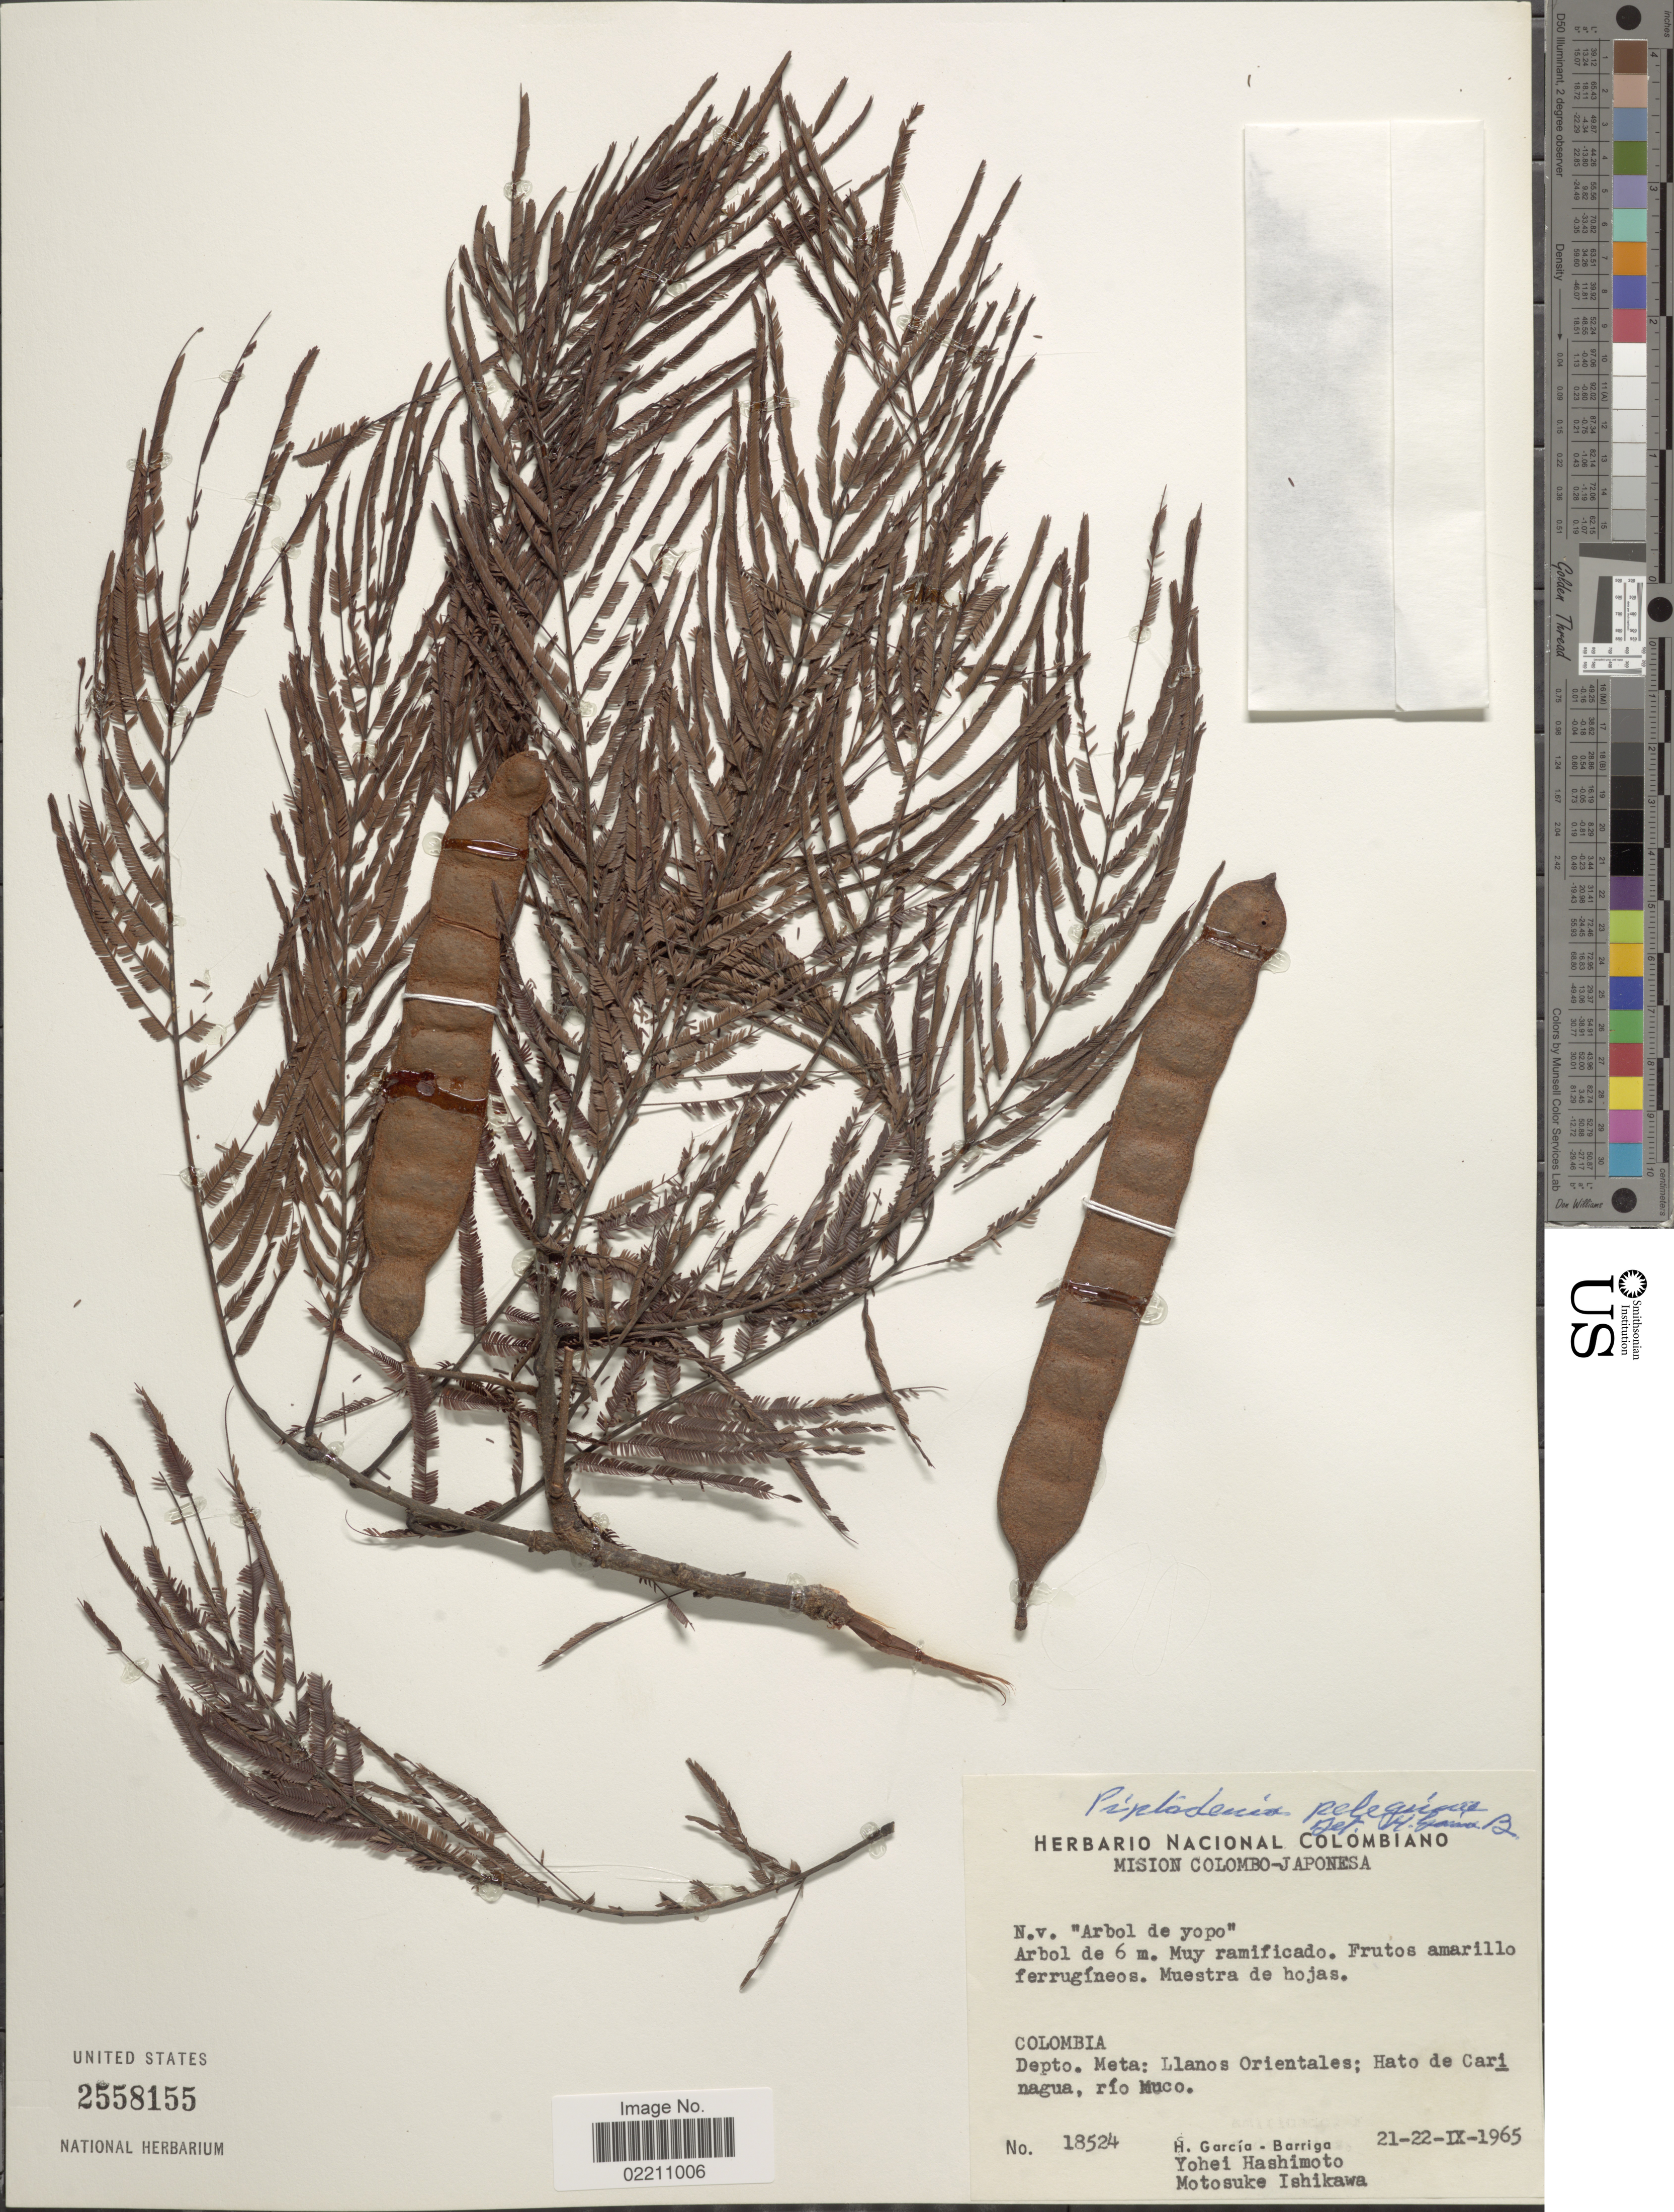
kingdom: Plantae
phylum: Tracheophyta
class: Magnoliopsida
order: Fabales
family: Fabaceae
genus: Anadenanthera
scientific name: Anadenanthera peregrina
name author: (L.) Speg.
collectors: H. García Barriga, Y. Hashimoto & M. Ishikawa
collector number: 18524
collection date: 1965-09-21/1965-09-22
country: Colombia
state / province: Meta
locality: Llanos Orientales; Hato de Carinagua, río Muco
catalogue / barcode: US 2558155